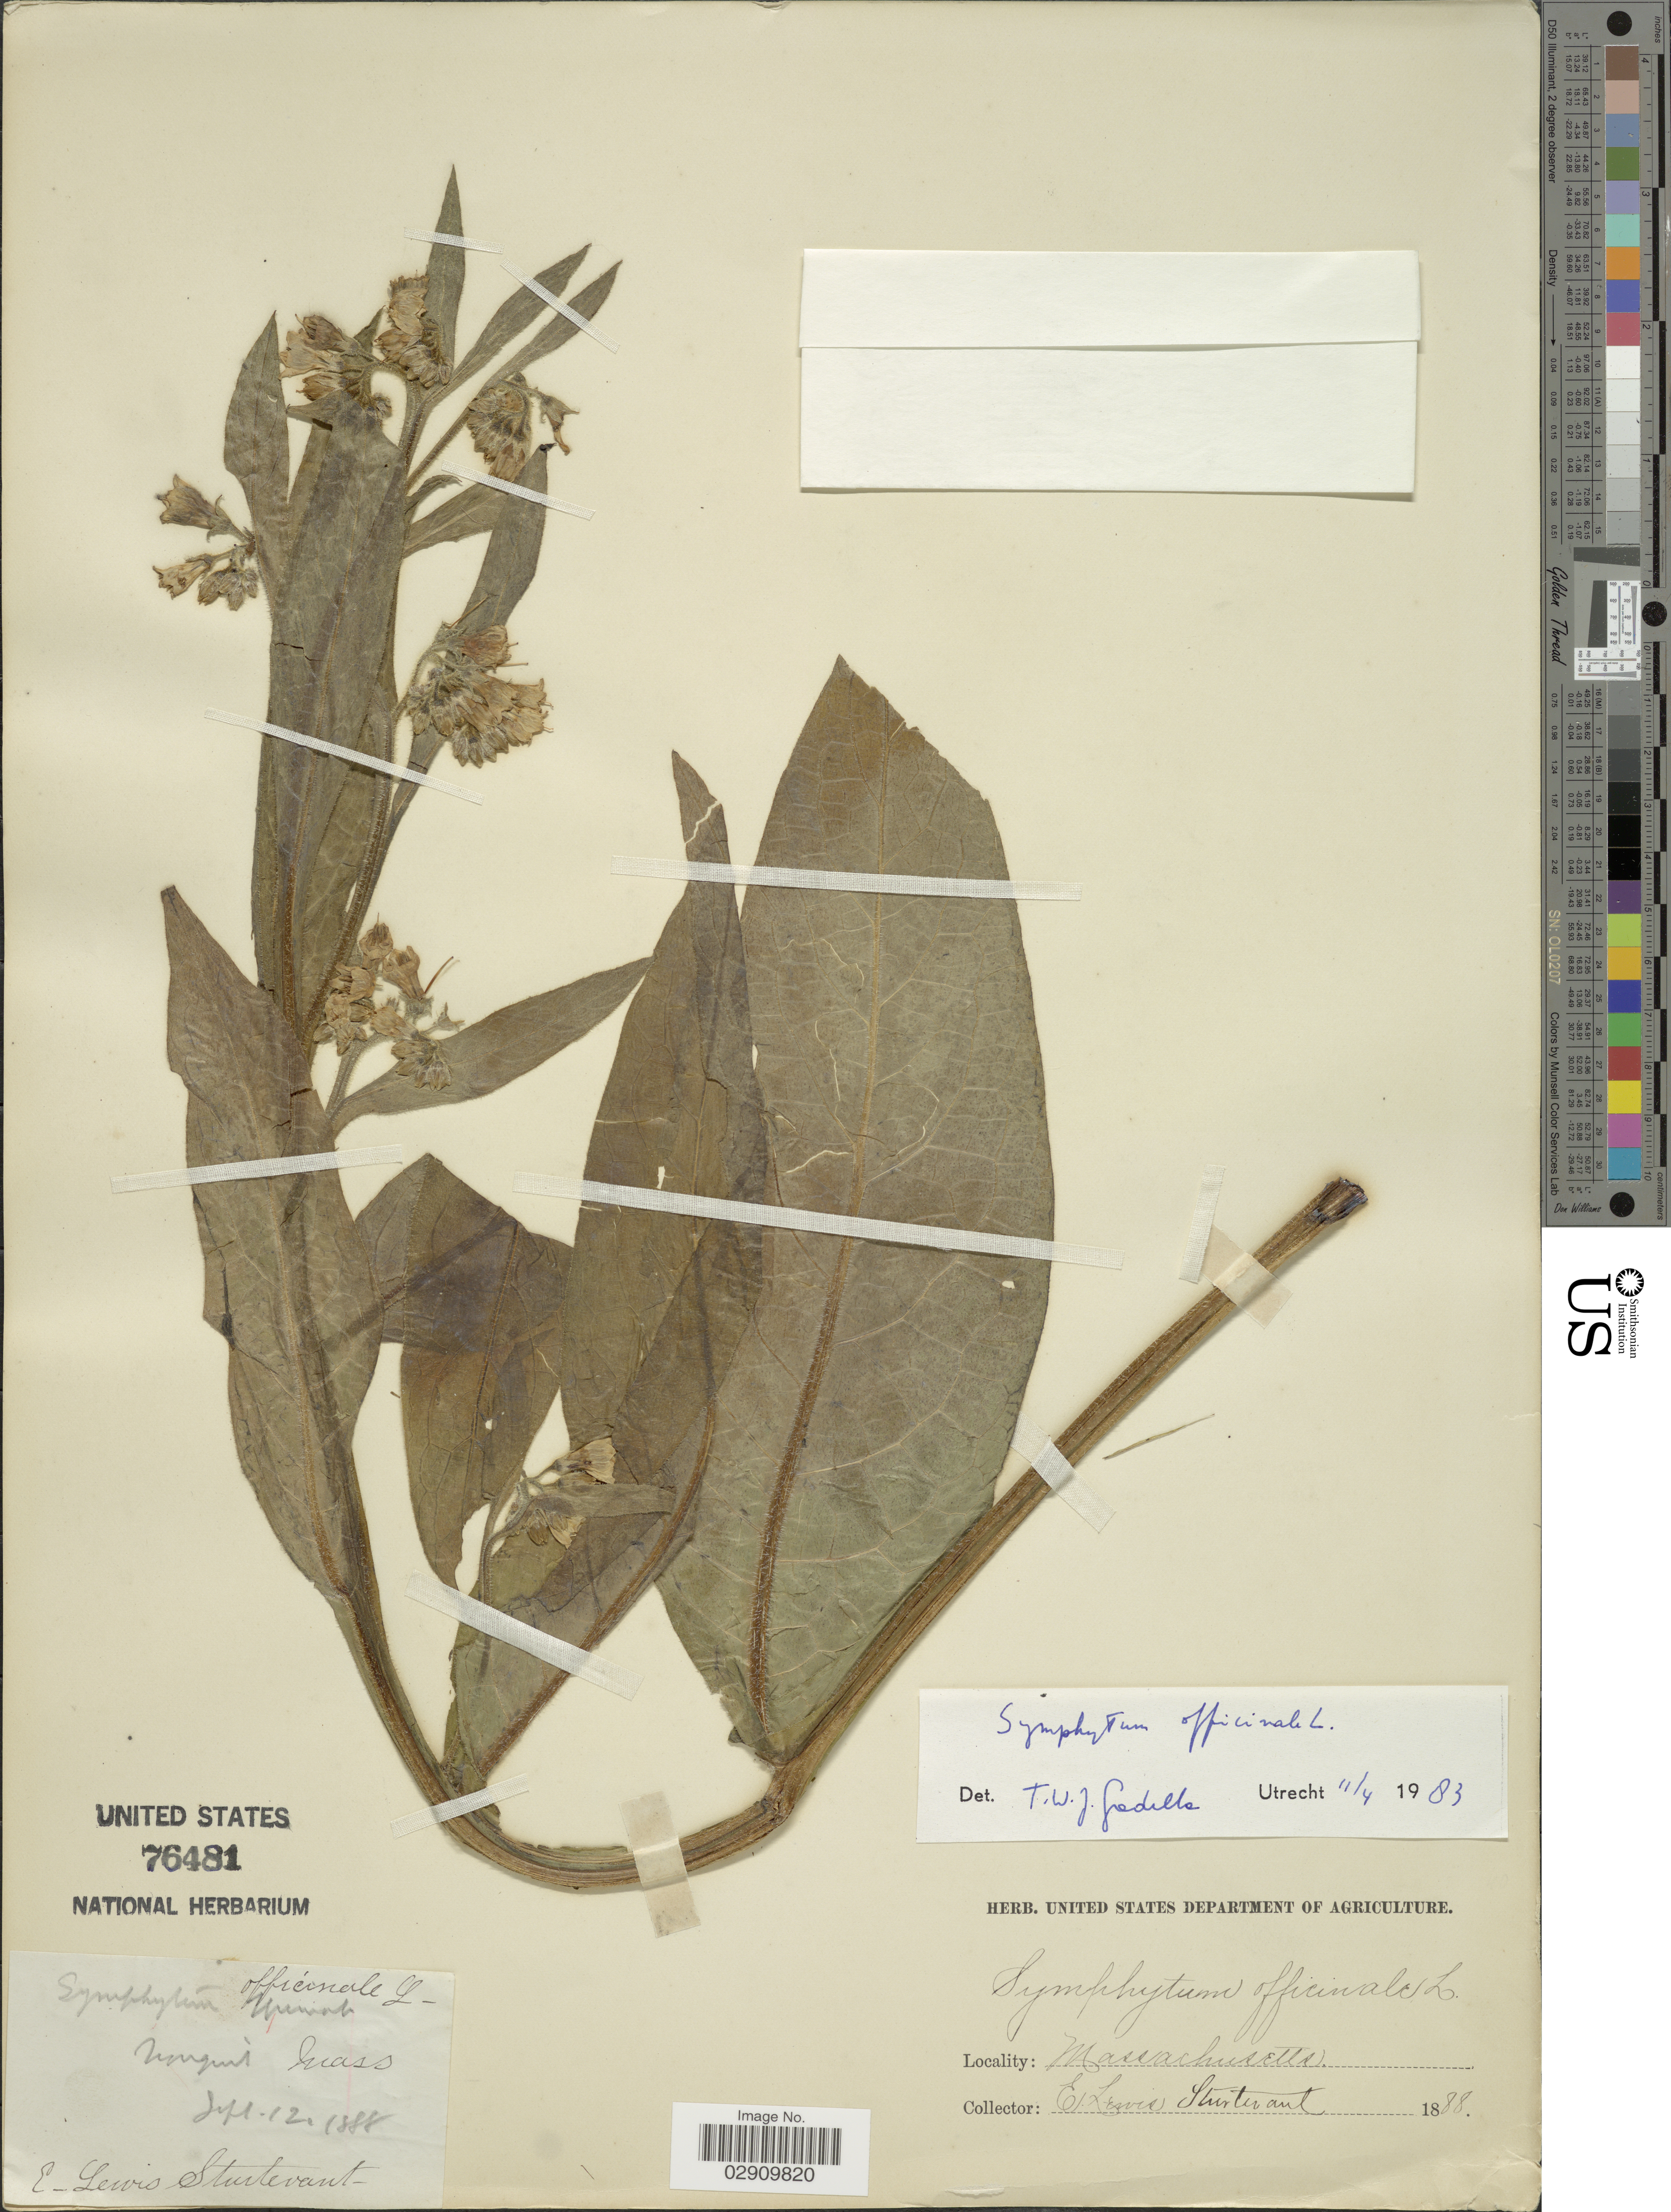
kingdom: Plantae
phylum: Tracheophyta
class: Magnoliopsida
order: Boraginales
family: Boraginaceae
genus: Symphytum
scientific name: Symphytum officinale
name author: L.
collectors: E. Sturtevant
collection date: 1888-07-12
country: United States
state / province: Massachusetts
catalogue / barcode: US 76481